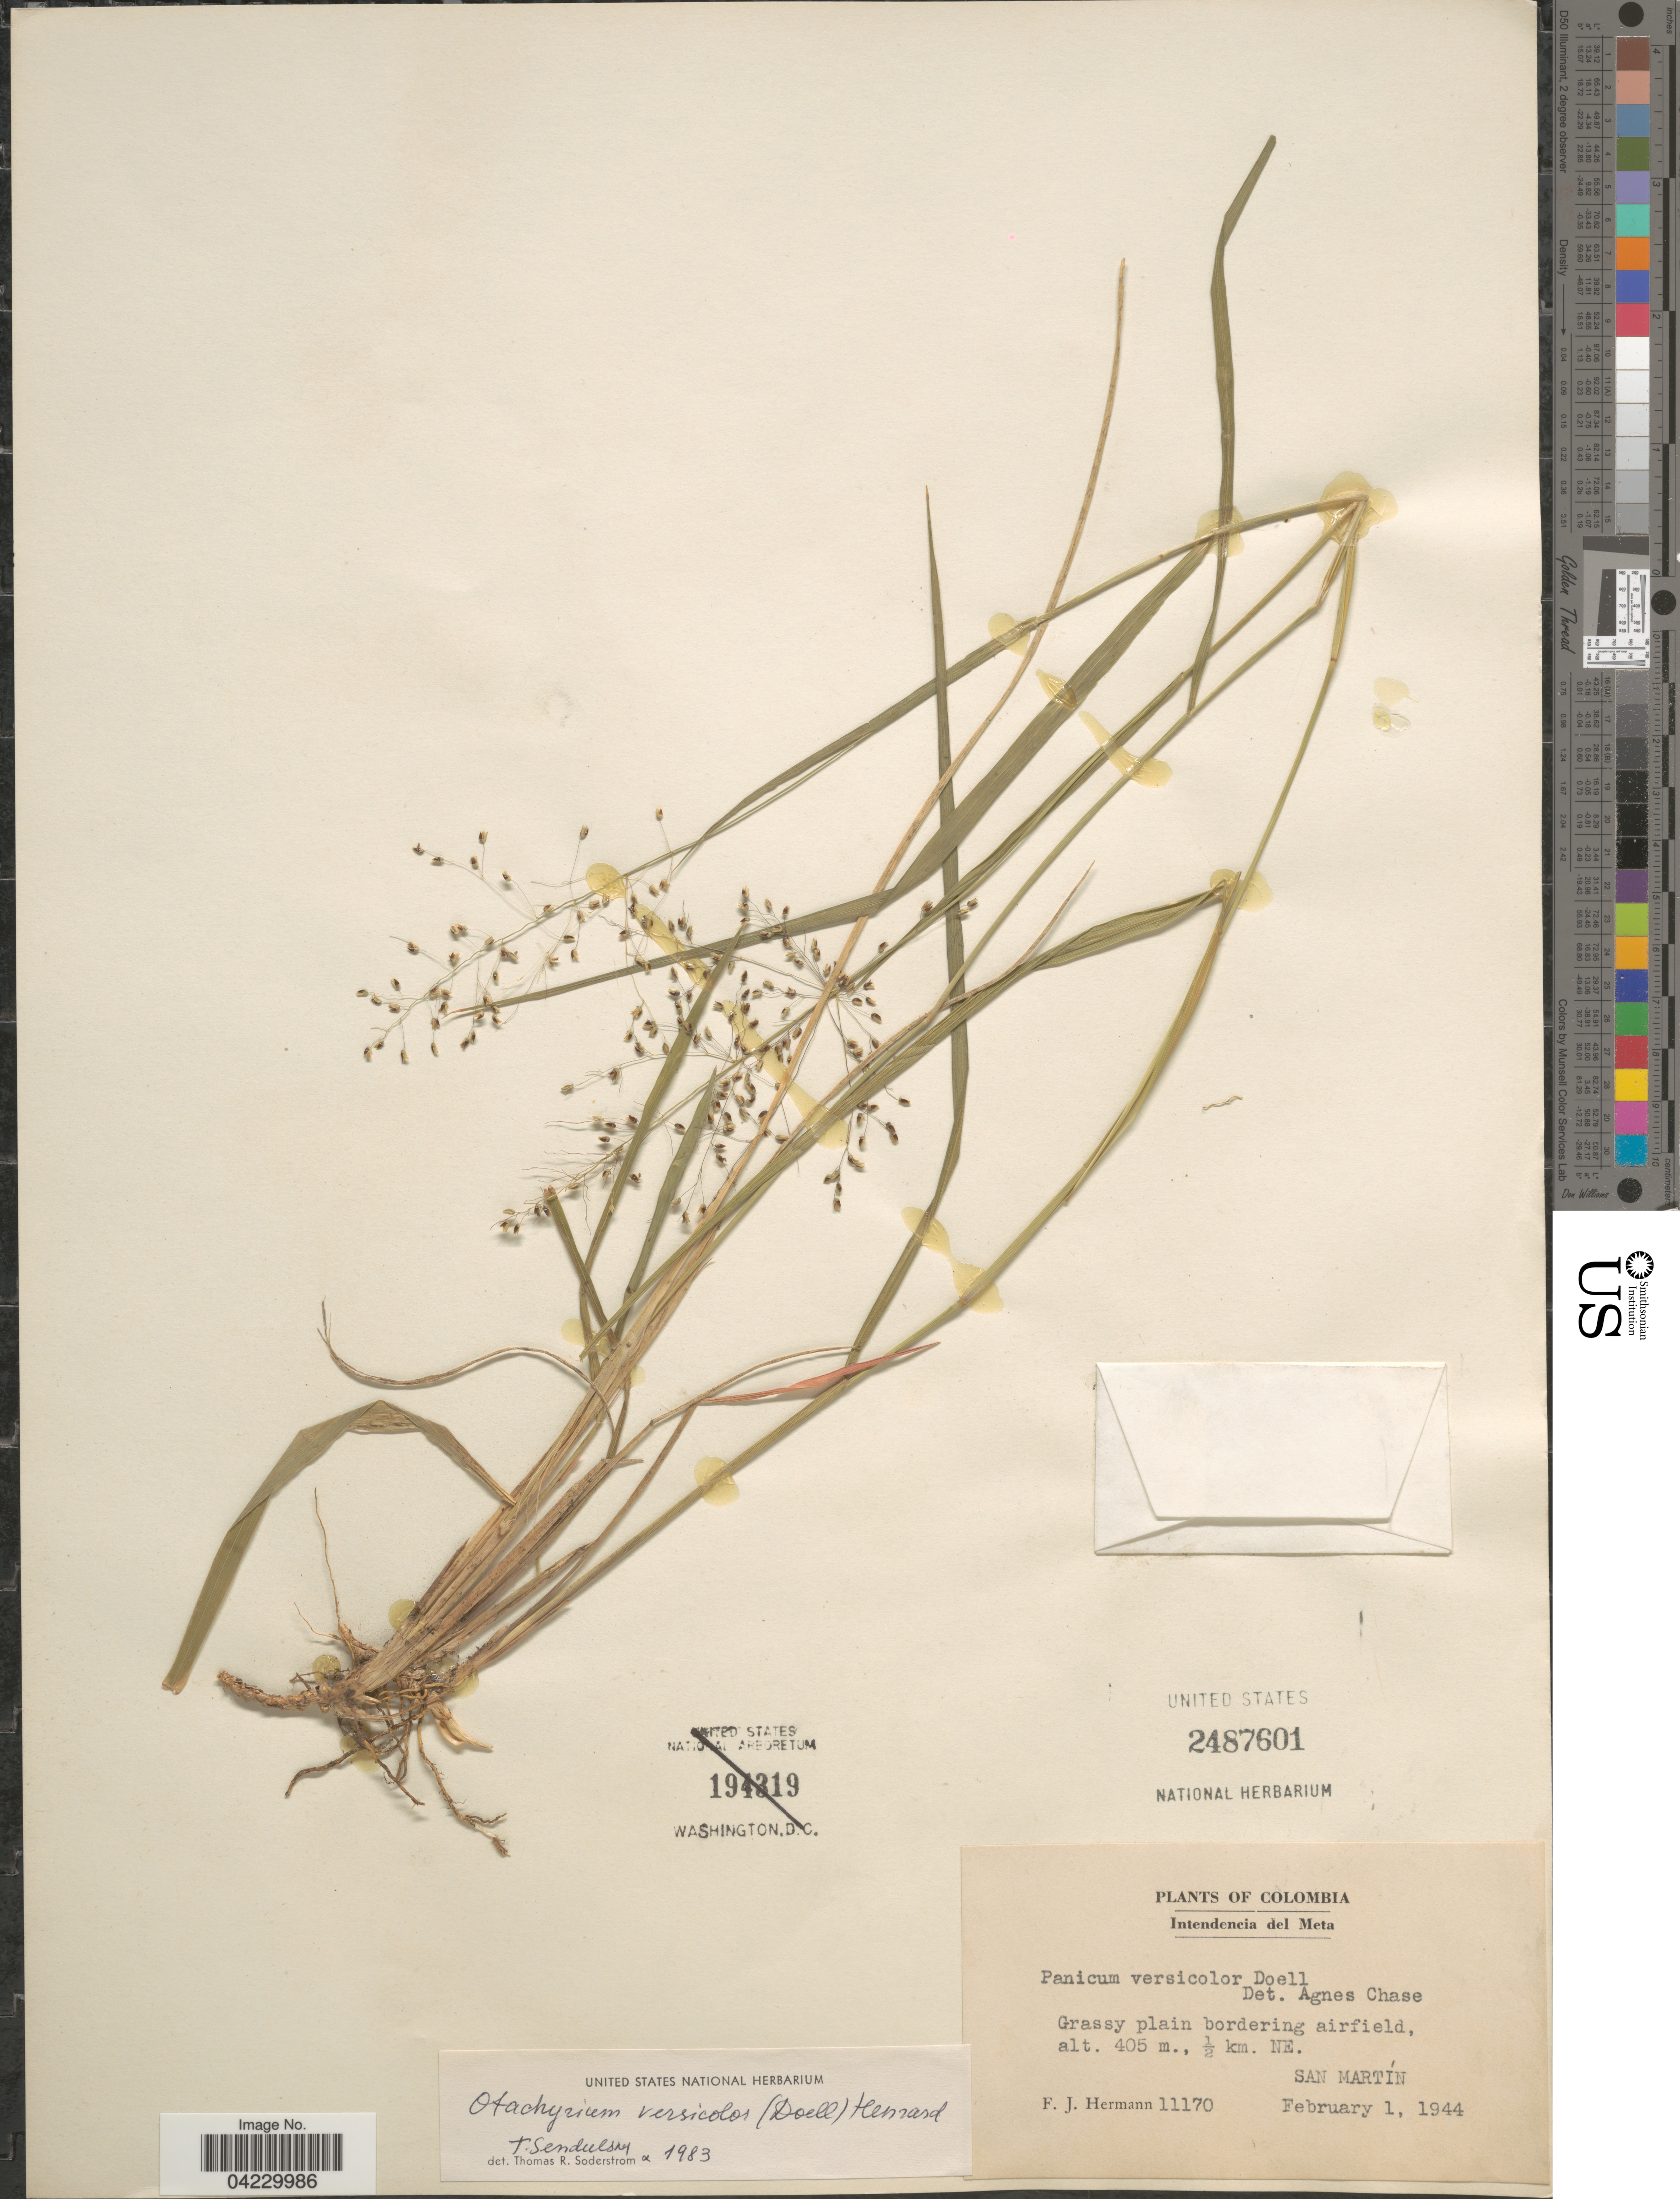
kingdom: Plantae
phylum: Tracheophyta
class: Liliopsida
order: Poales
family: Poaceae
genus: Otachyrium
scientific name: Otachyrium versicolor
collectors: F. J. Hermann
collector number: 11170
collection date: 1944-02-01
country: Colombia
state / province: Meta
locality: Intendencia del Meta. Grassy plain bordering airfield, ½ km NE. San Martín.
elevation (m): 405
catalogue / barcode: US 2487601